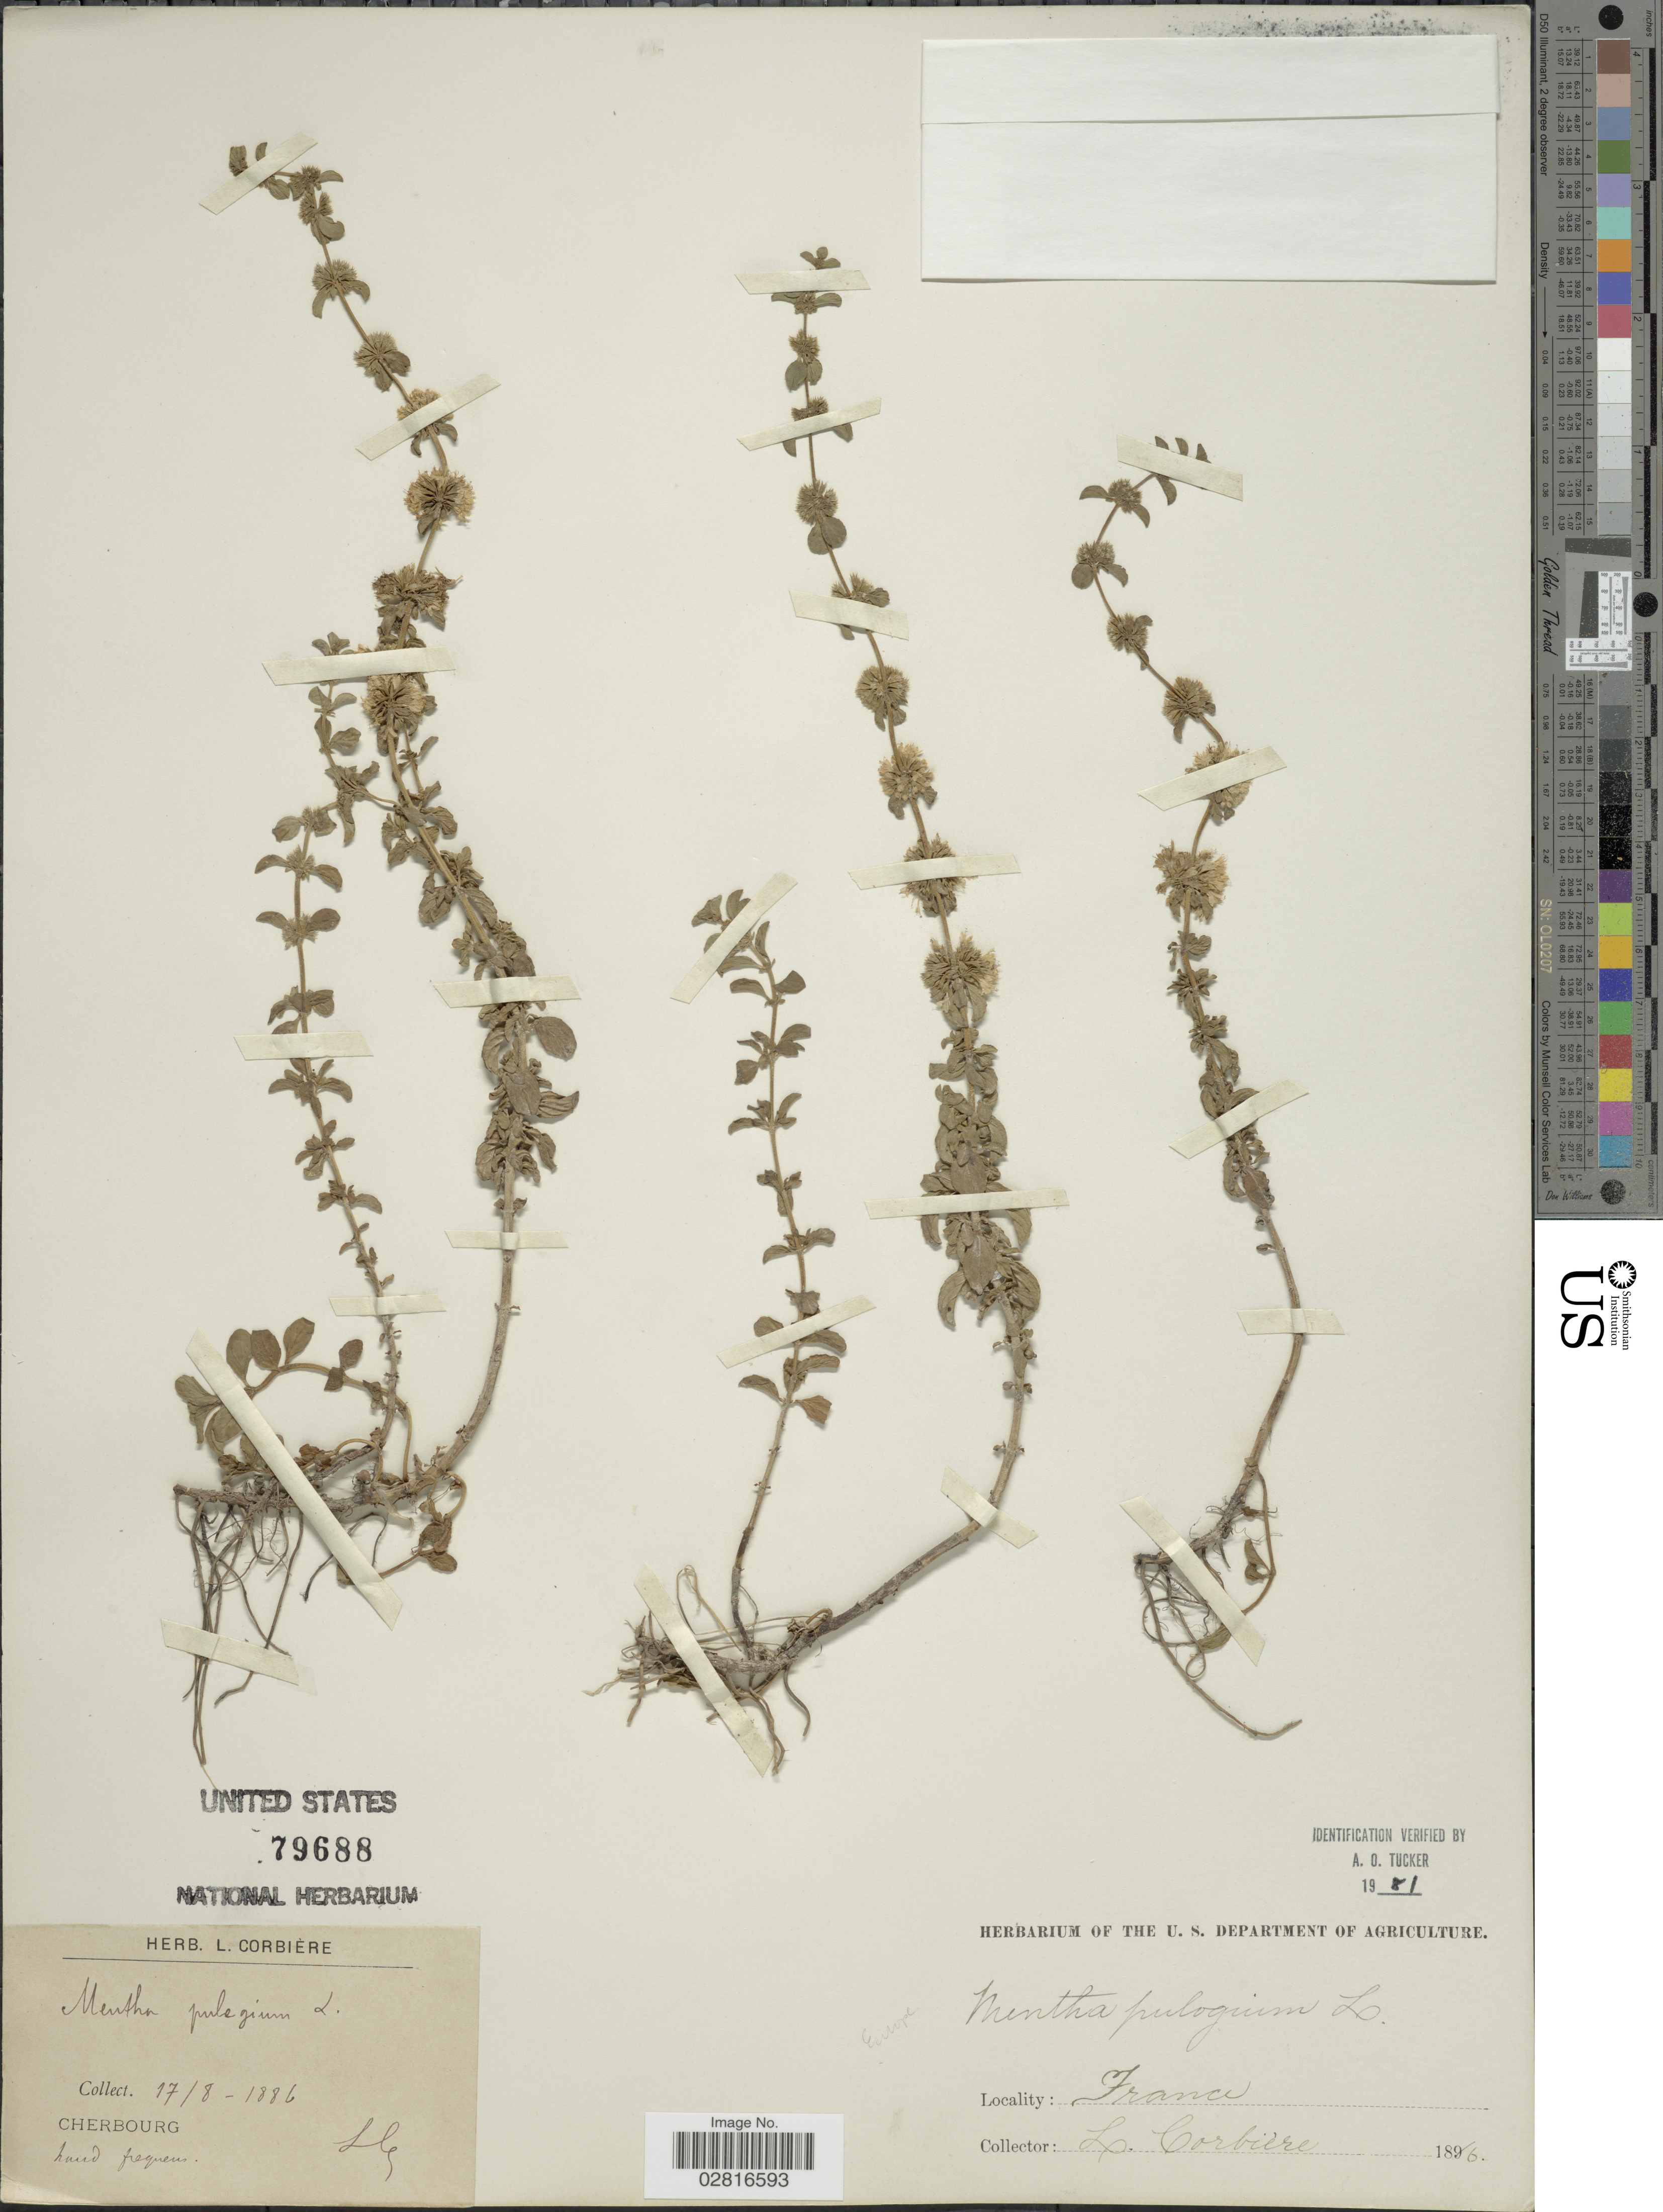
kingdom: Plantae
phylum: Tracheophyta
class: Magnoliopsida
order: Lamiales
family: Lamiaceae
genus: Mentha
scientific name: Mentha pulegium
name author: L.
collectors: L. Corbière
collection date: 1886-08-17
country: France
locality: Cherbourg.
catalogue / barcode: US 79688